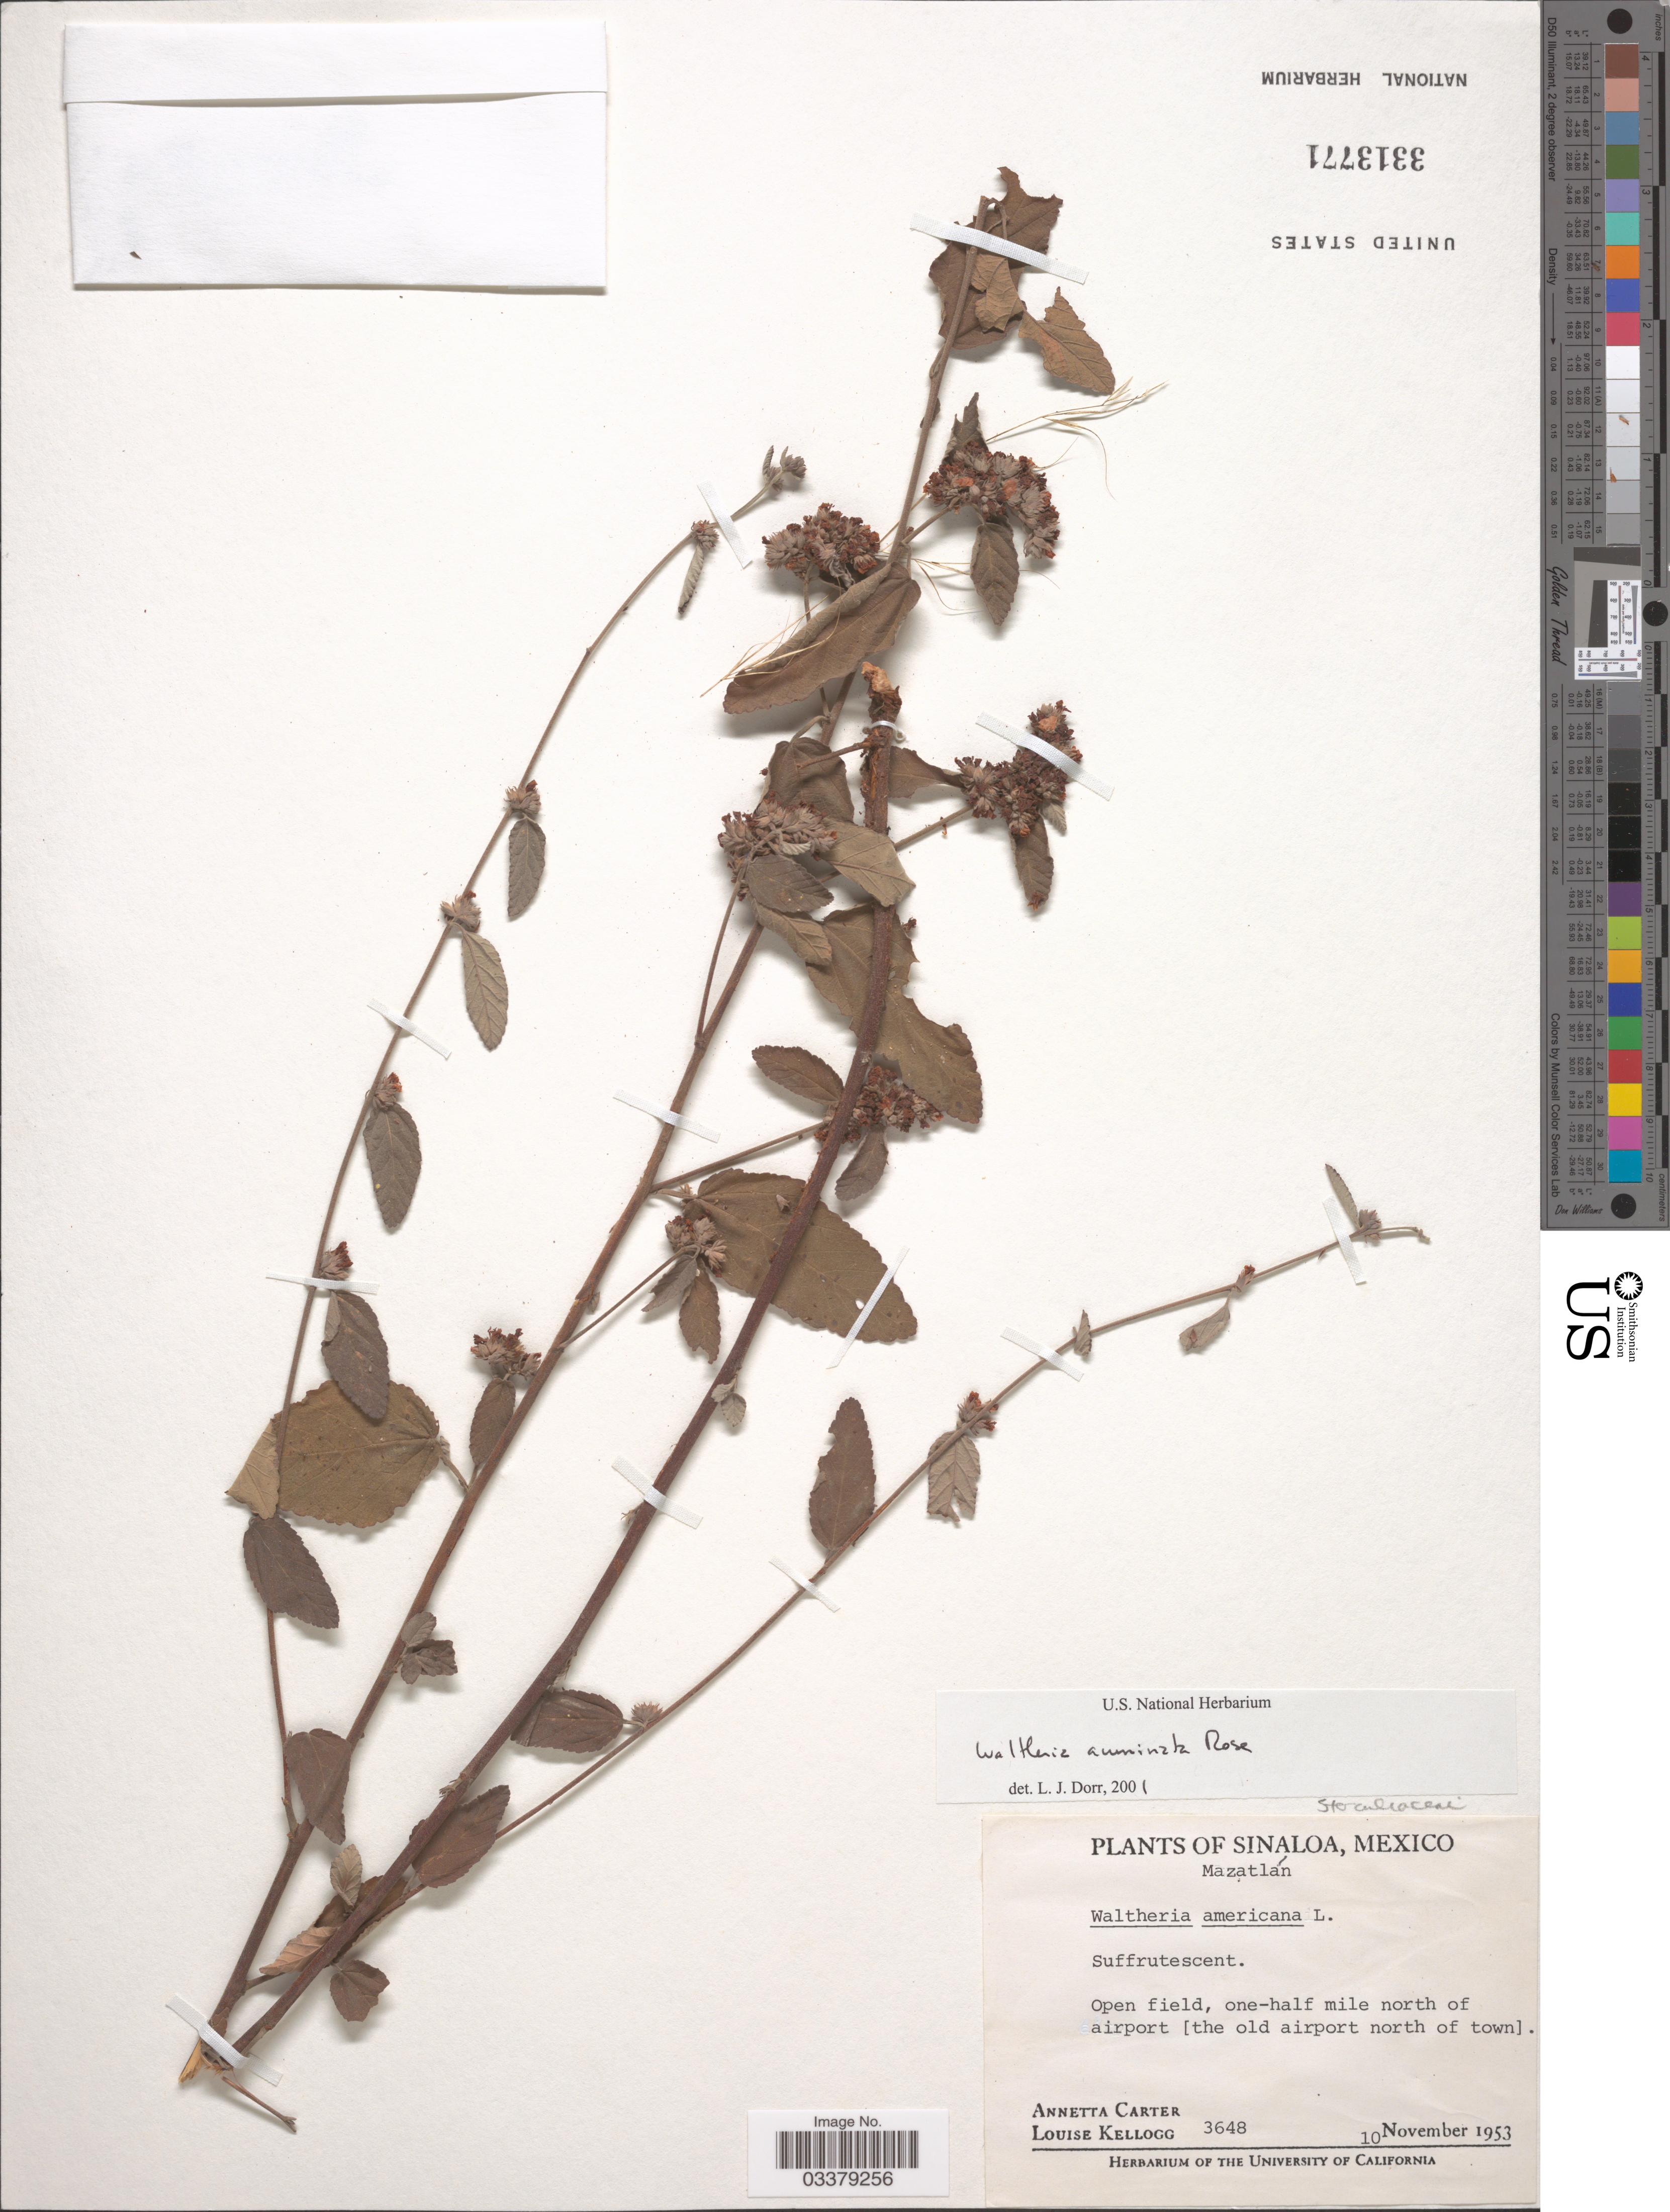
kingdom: Plantae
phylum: Tracheophyta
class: Magnoliopsida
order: Malvales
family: Malvaceae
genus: Waltheria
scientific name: Waltheria acuminata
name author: Rose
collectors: Annetta Carter & L. Kellogg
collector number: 3648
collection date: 1953-11-10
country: Mexico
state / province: Sinaloa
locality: Mazatlán. Open field, one-half mile north of airport [the old airport north of town].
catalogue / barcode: US 3313771